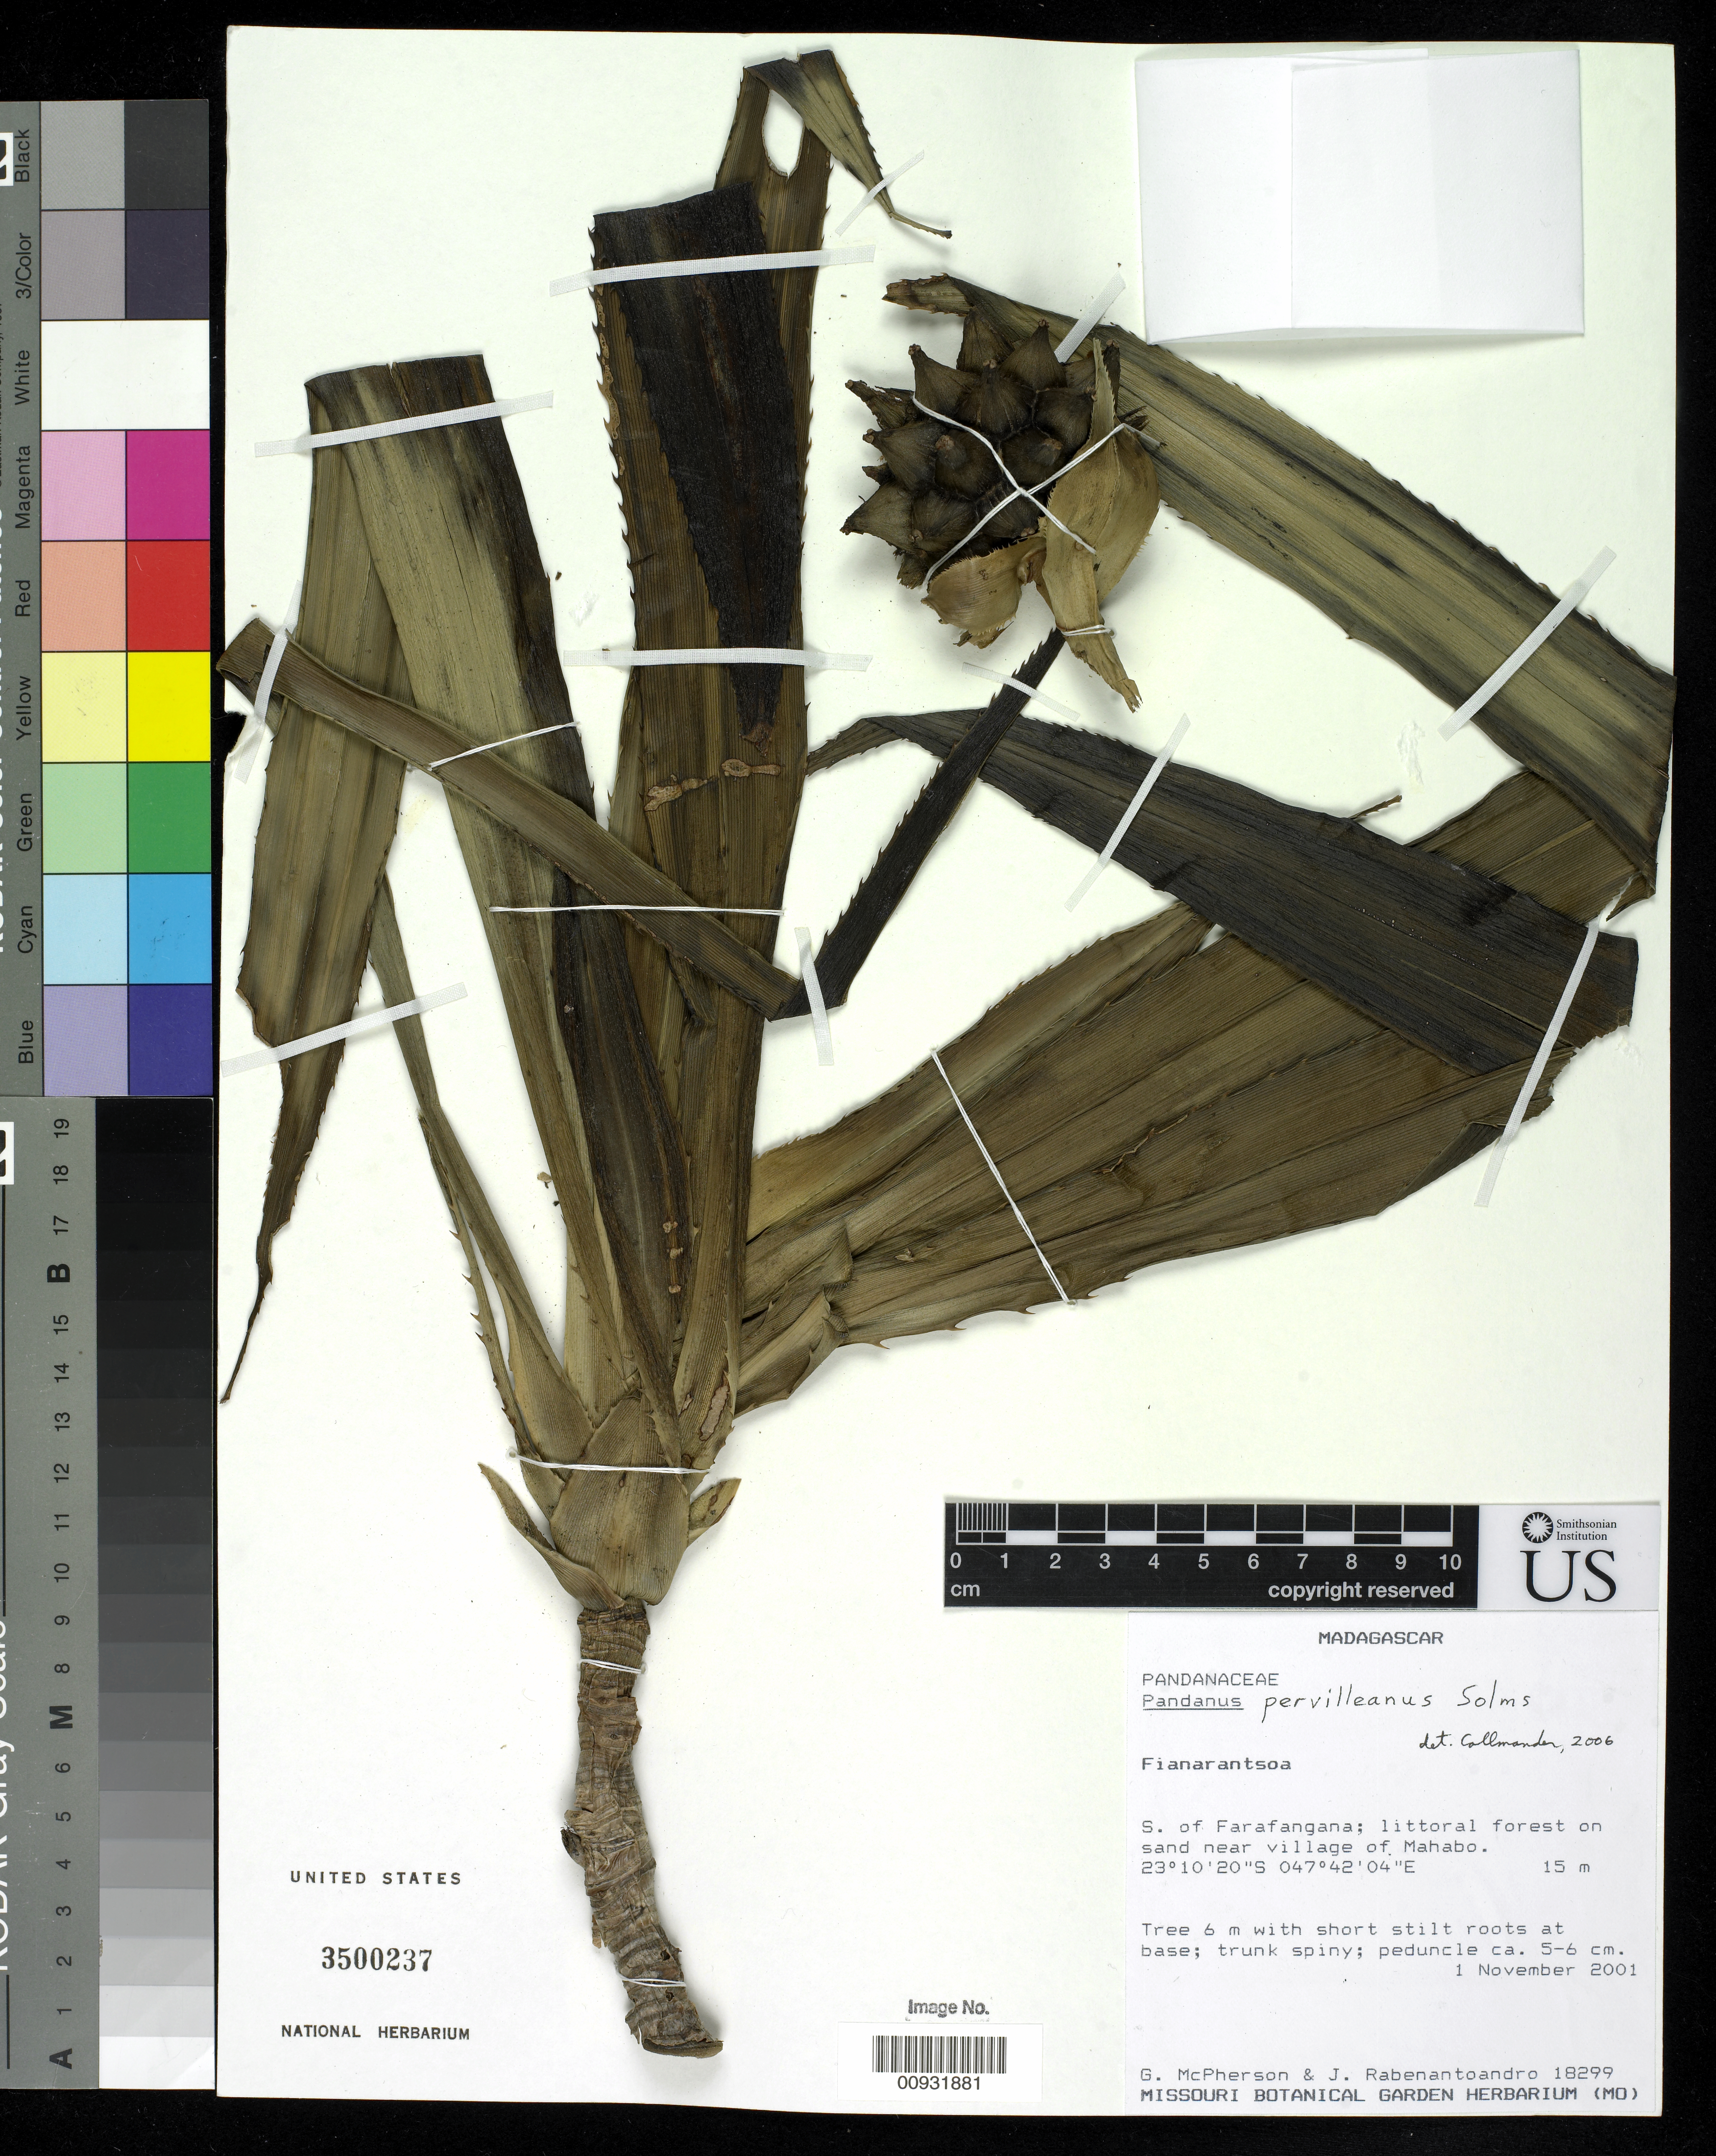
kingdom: Plantae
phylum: Tracheophyta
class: Liliopsida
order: Pandanales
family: Pandanaceae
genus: Pandanus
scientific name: Pandanus pervilleanus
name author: Solms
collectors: G. D. McPherson & J. Rabenantoandro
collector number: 18299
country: Madagascar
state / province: Atsimo-Atsinanana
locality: S of Farafangana, near village of Mahabo.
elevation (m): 15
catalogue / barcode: US 3500237